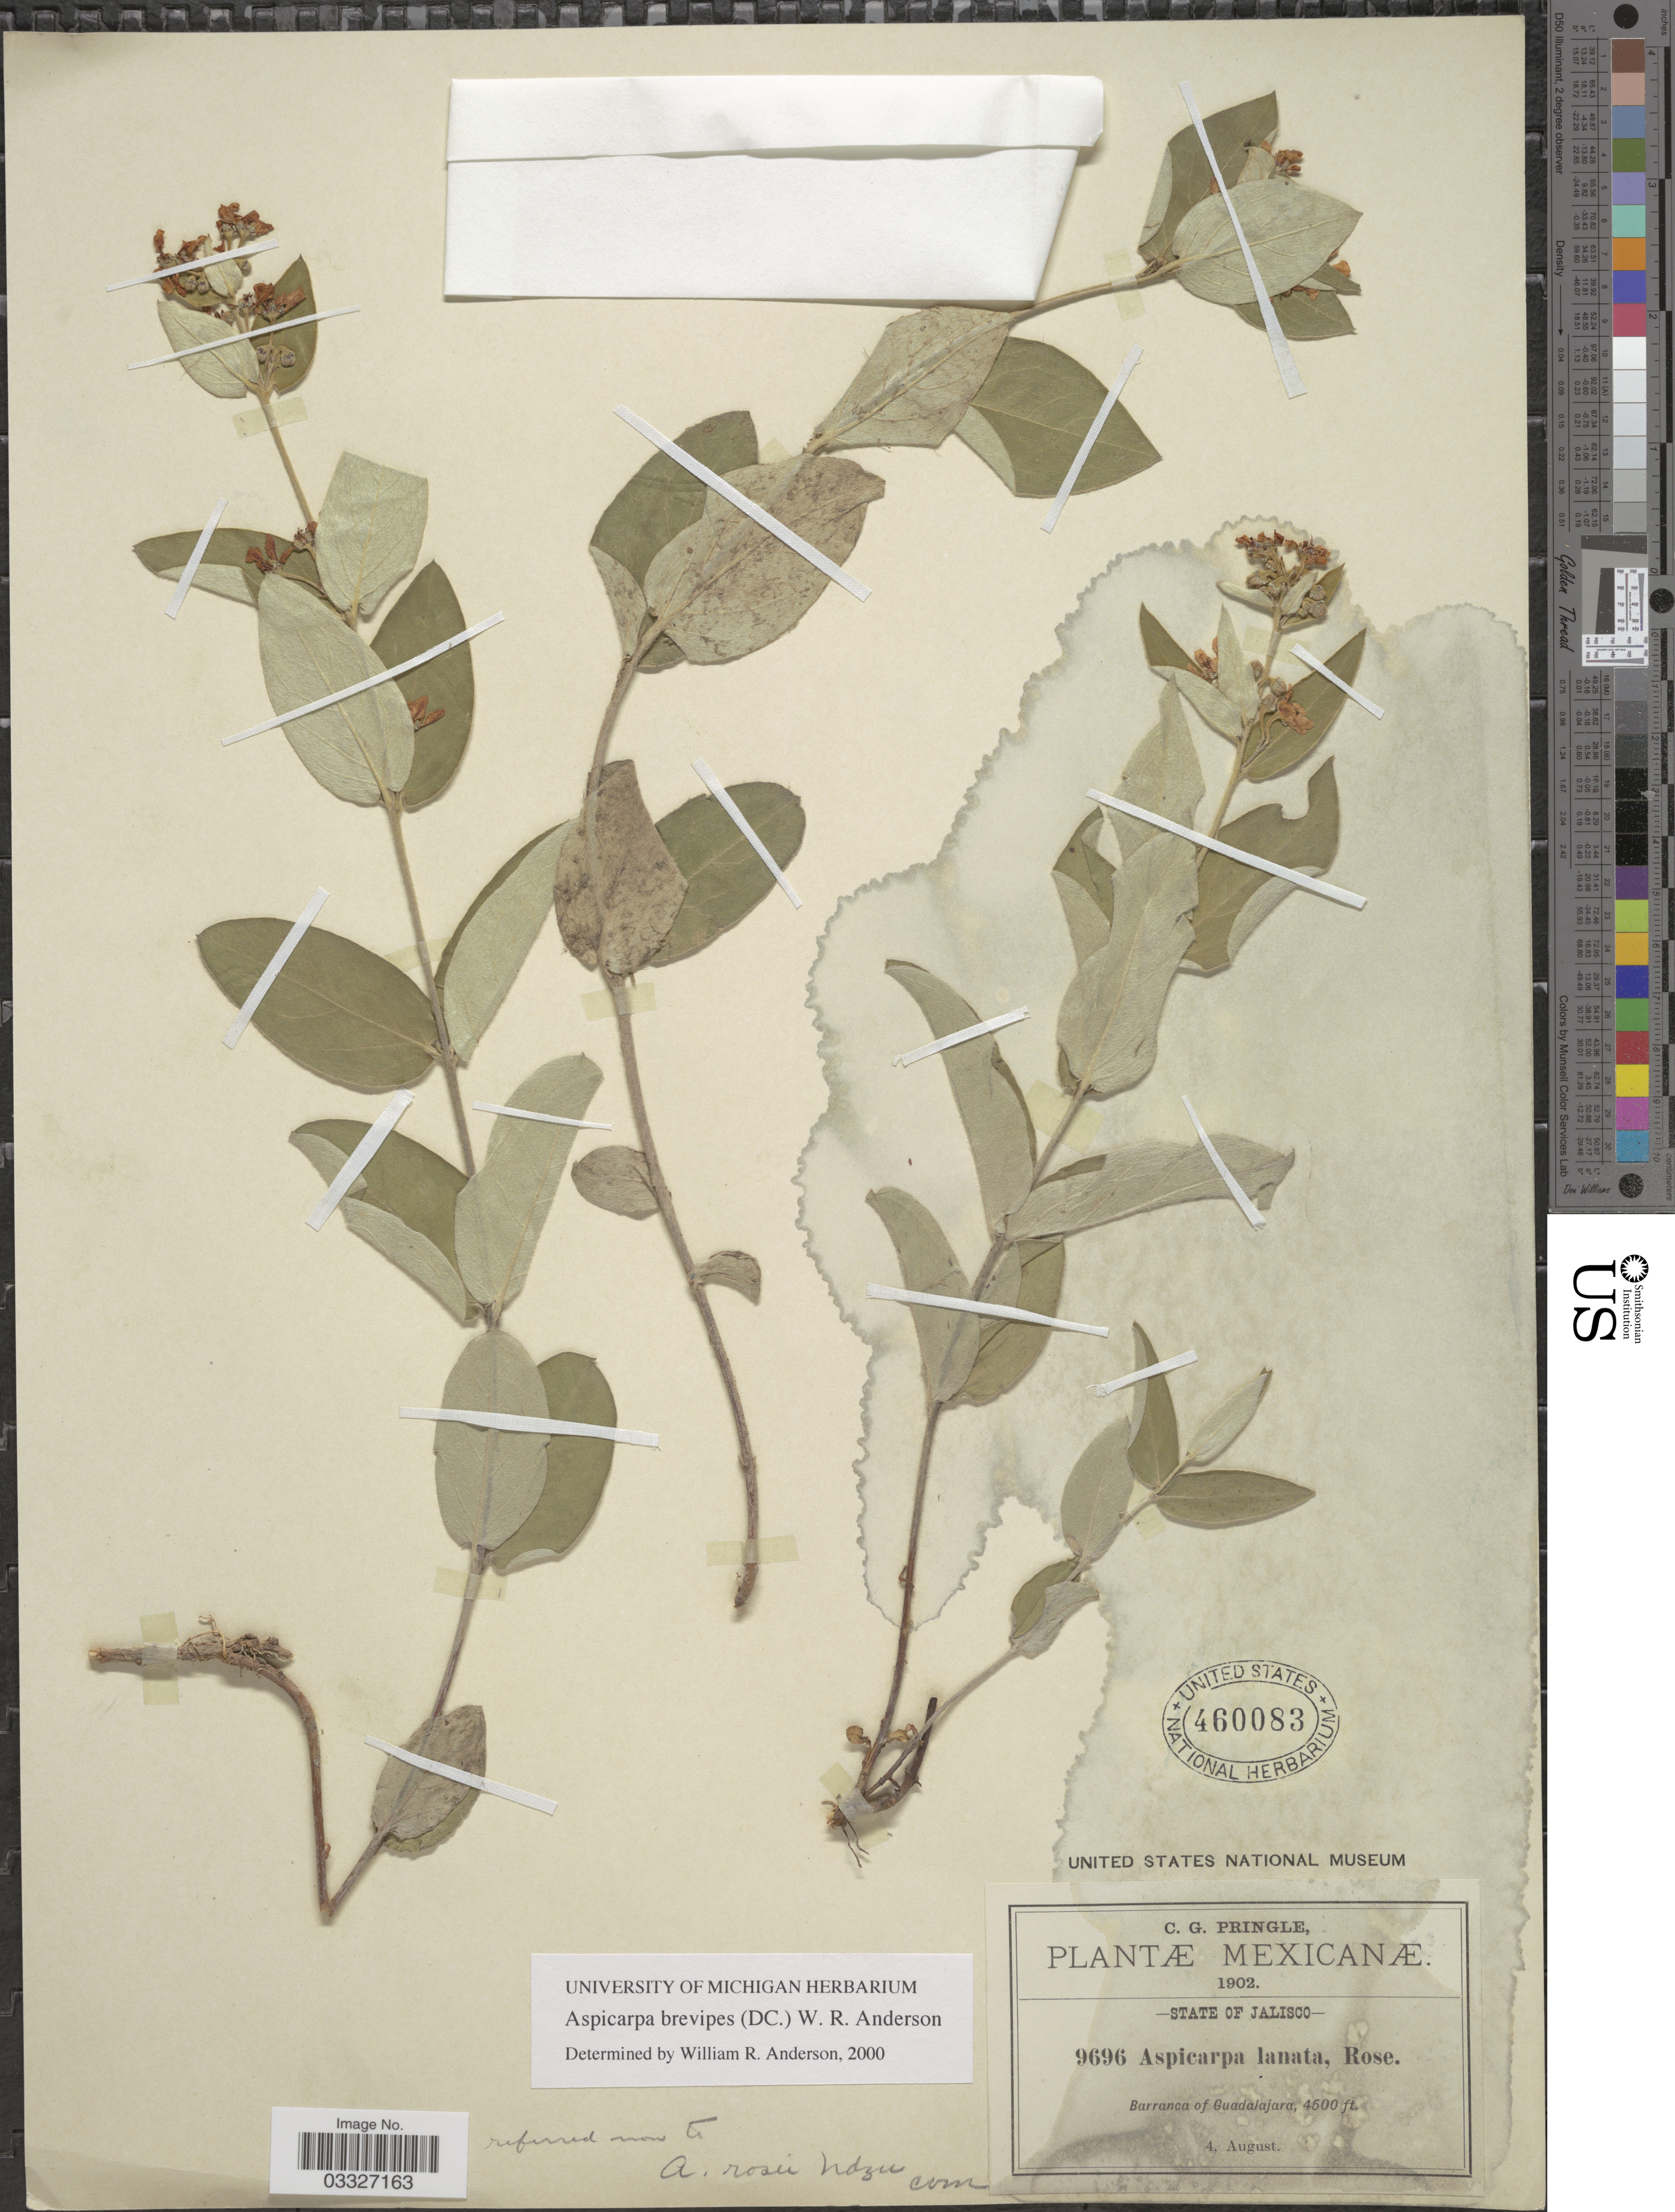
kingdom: Plantae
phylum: Tracheophyta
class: Magnoliopsida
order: Malpighiales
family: Malpighiaceae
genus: Aspicarpa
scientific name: Aspicarpa brevipes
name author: (DC.) W.R. Anderson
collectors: C. G. Pringle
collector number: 9696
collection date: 1902-08-04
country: Mexico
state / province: Jalisco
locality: Barranca of Guadalajara.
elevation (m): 1372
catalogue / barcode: US 460083